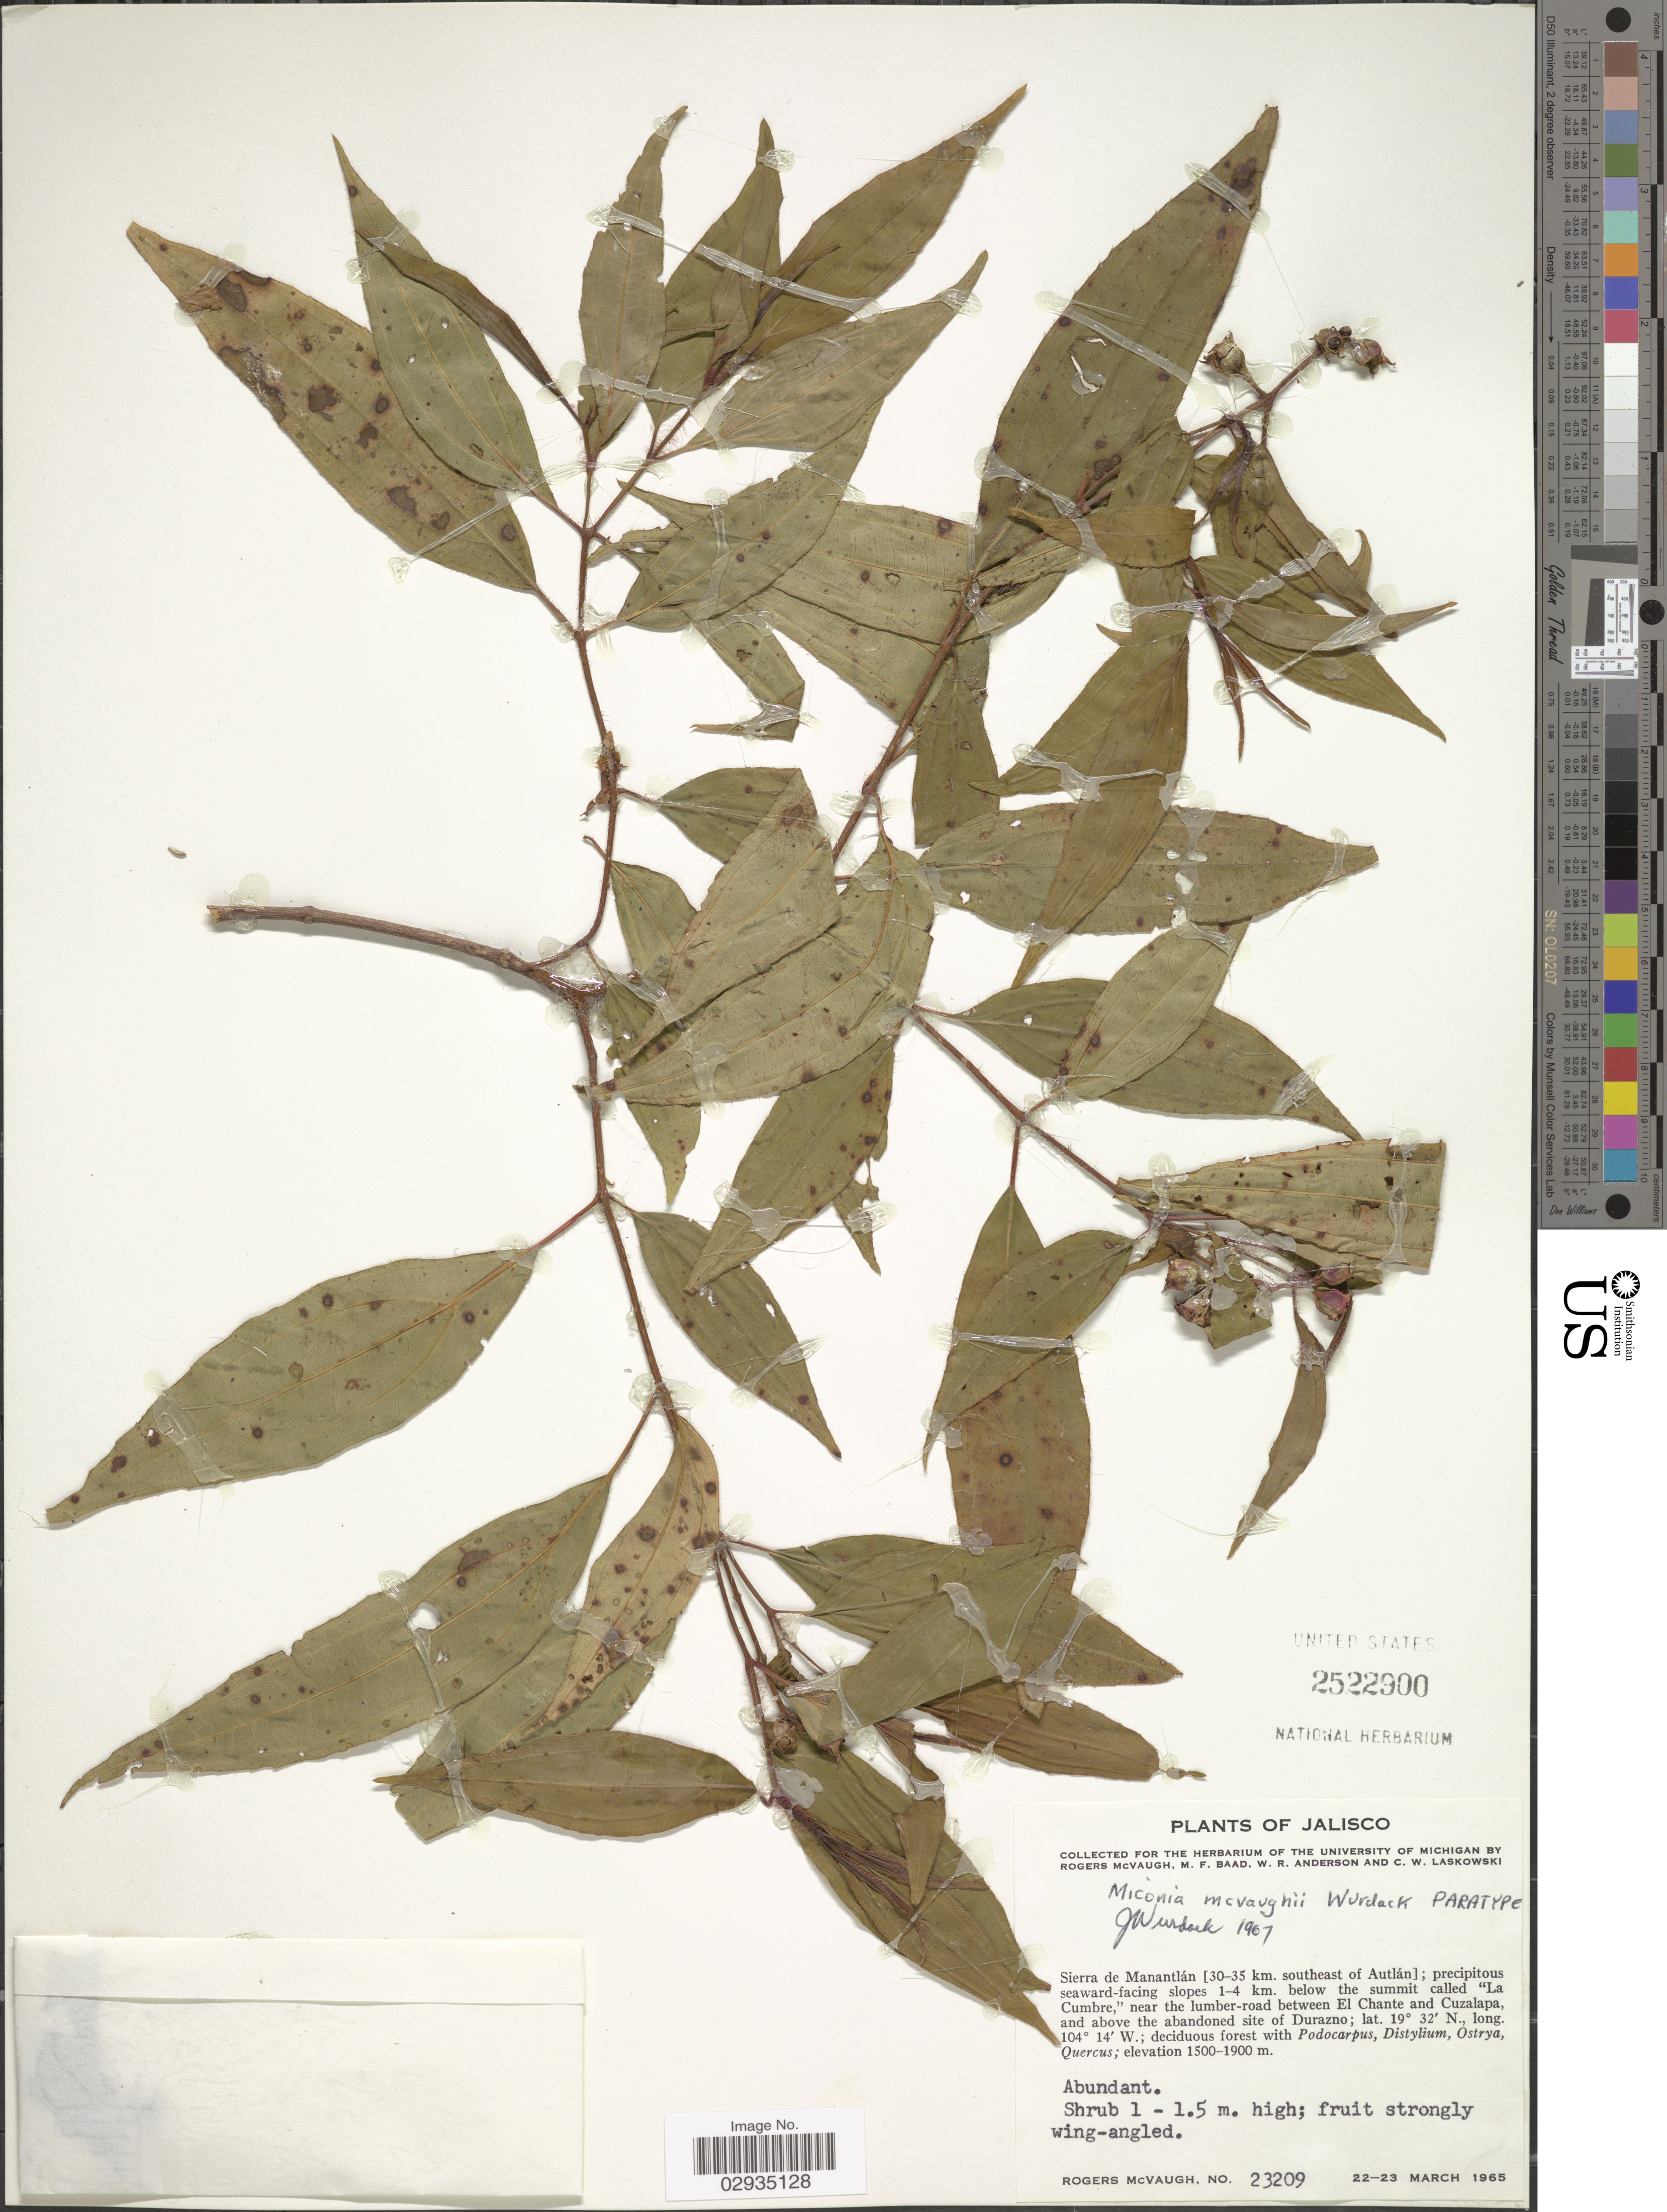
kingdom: Plantae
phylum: Tracheophyta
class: Magnoliopsida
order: Myrtales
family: Melastomataceae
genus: Miconia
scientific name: Miconia mcvaughii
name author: Wurdack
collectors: R. McVaugh, M. F. Baad, W. Anderson & C. Laskowski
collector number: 23209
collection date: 1965-03-22/1965-03-23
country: Mexico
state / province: Jalisco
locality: Sierra de Manantlán (30-35 km. southeast of Autlán); precipitous seaward-facing slopes 1-4 km. below the summit called "La Cumbre", near the lumber-road between El Chante and Cuzalapa, and above the abandoned site of Durazno.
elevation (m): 1500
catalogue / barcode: US 2522900